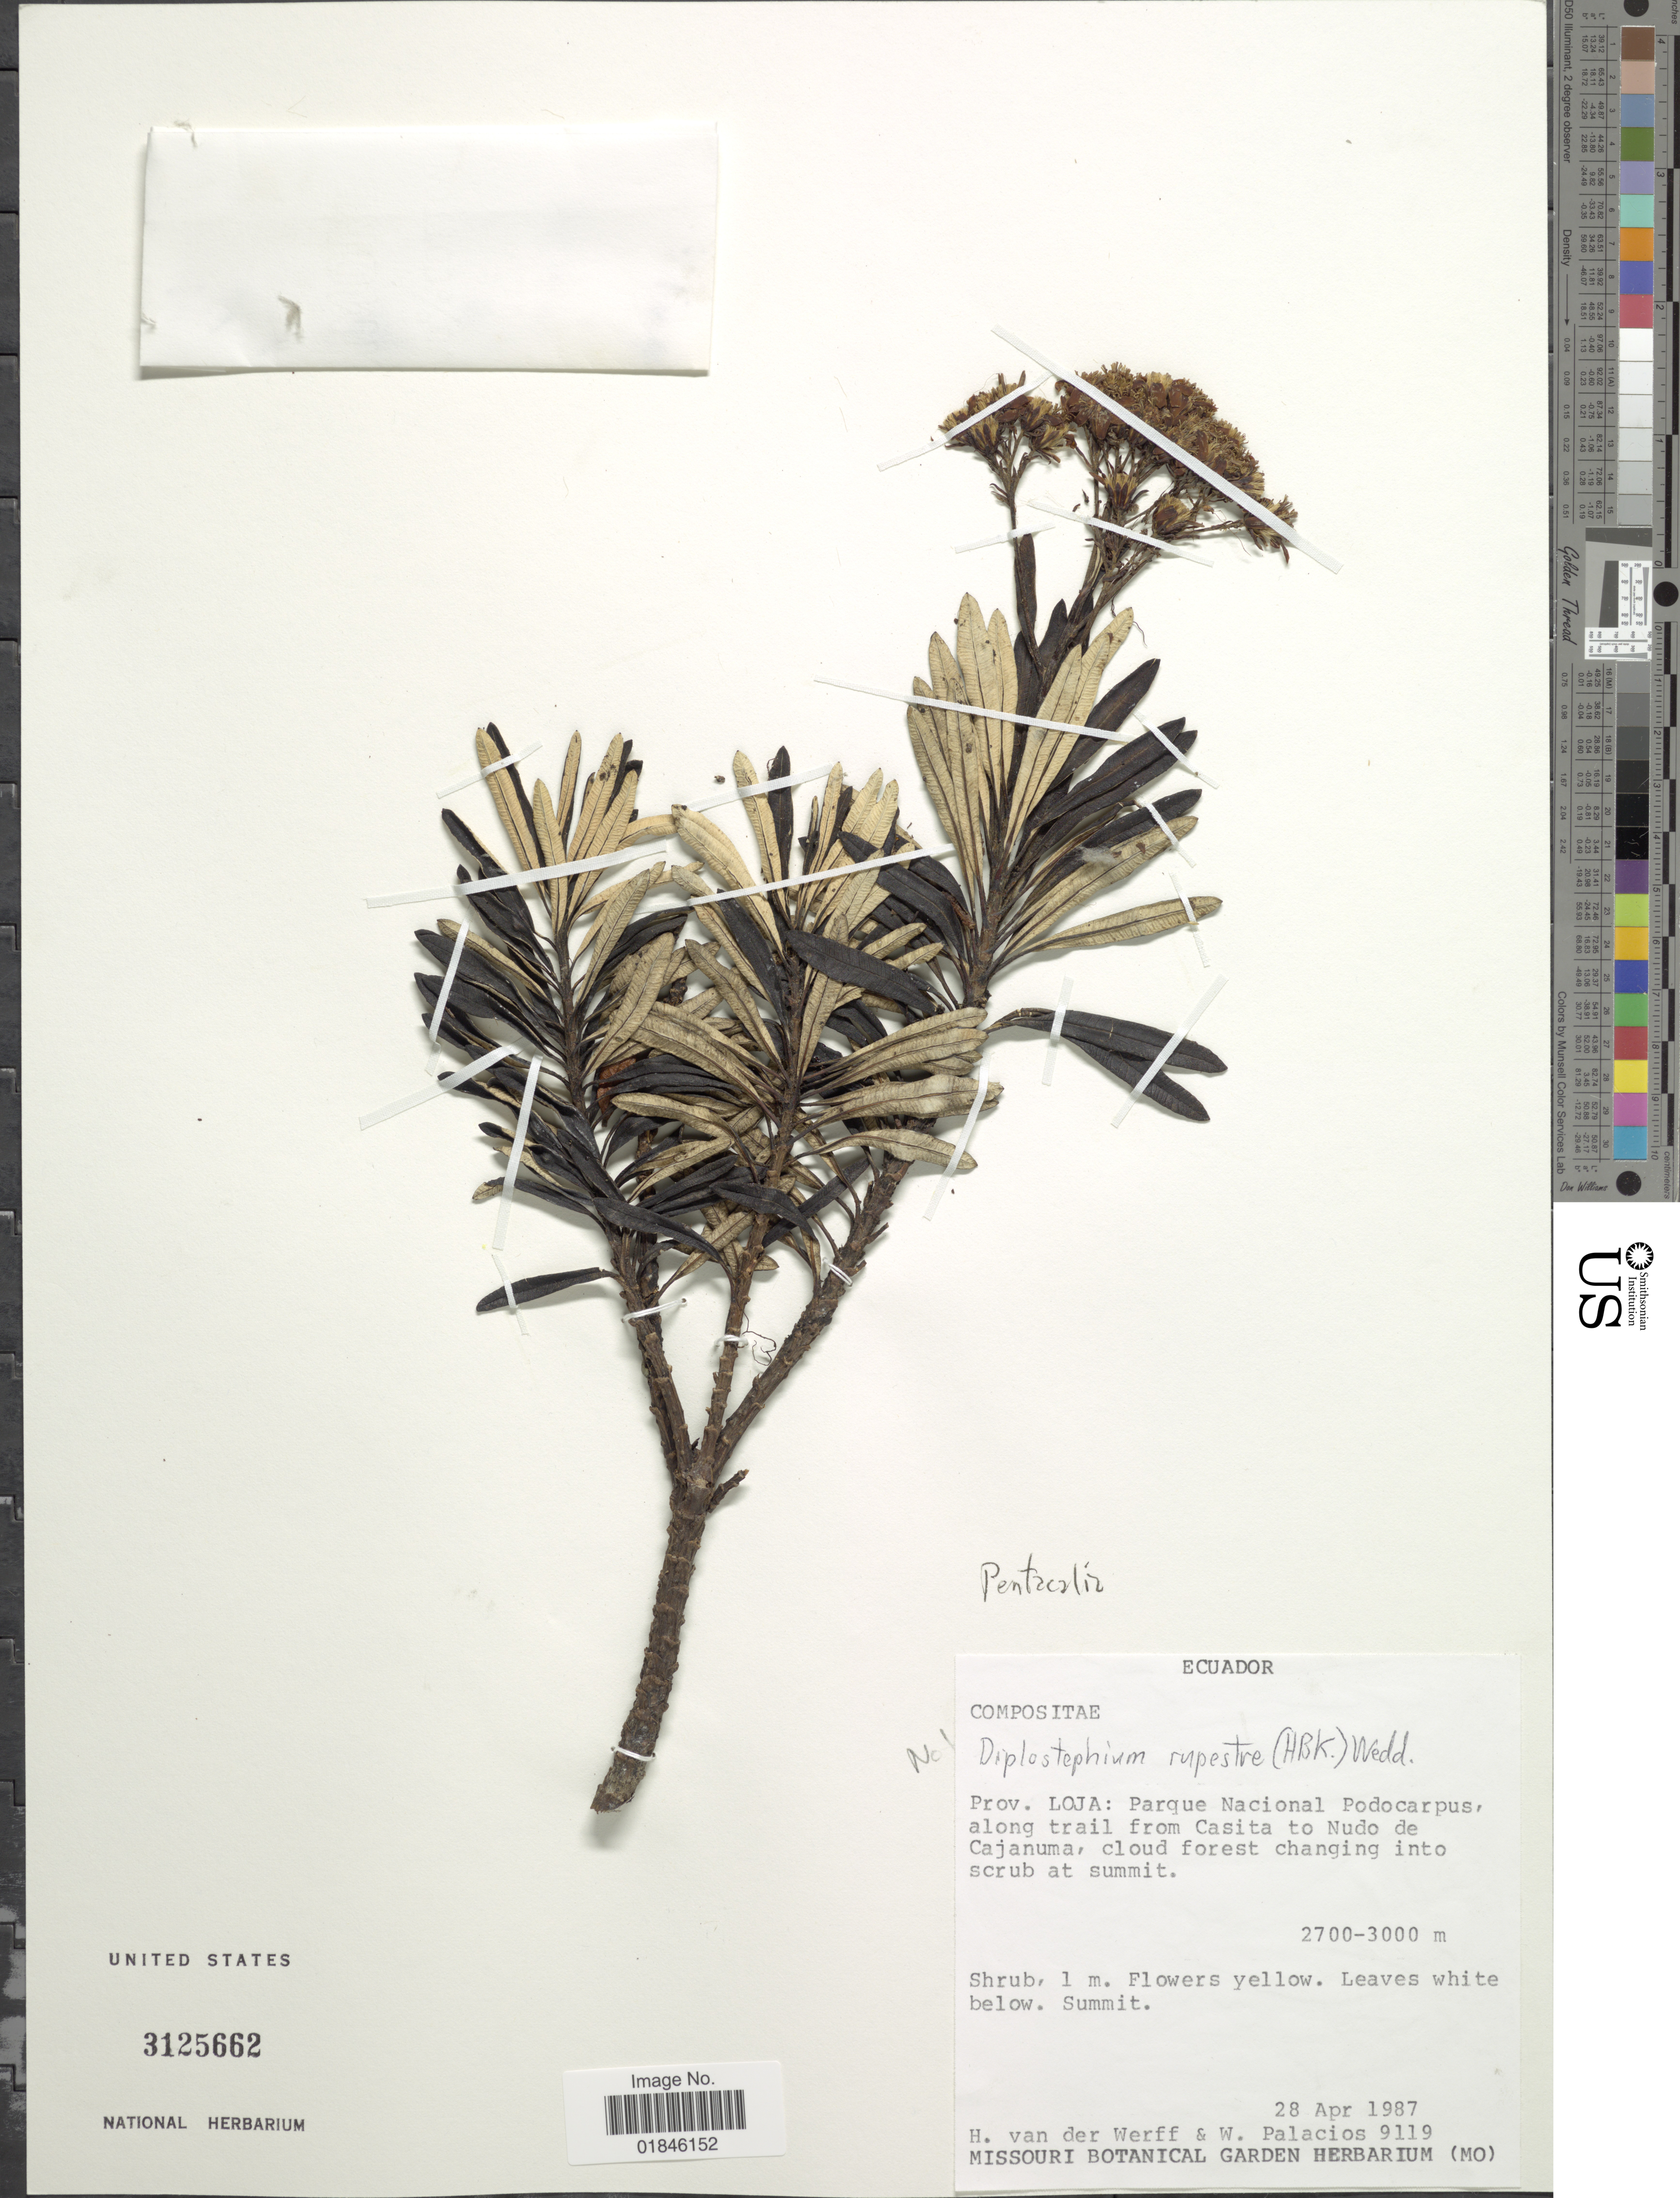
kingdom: Plantae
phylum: Tracheophyta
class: Magnoliopsida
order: Asterales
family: Asteraceae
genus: Pentacalia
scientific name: Pentacalia sp.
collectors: H. van der Werff & W. Palacios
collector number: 9119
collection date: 1987-04-28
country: Ecuador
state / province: Loja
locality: Prov. Loja: Parque Nacional Podocarpus, along trail from Casita to Nudo de Cajanuma, cloud forest changing into scrub at summit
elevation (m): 2700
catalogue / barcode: US 3125662